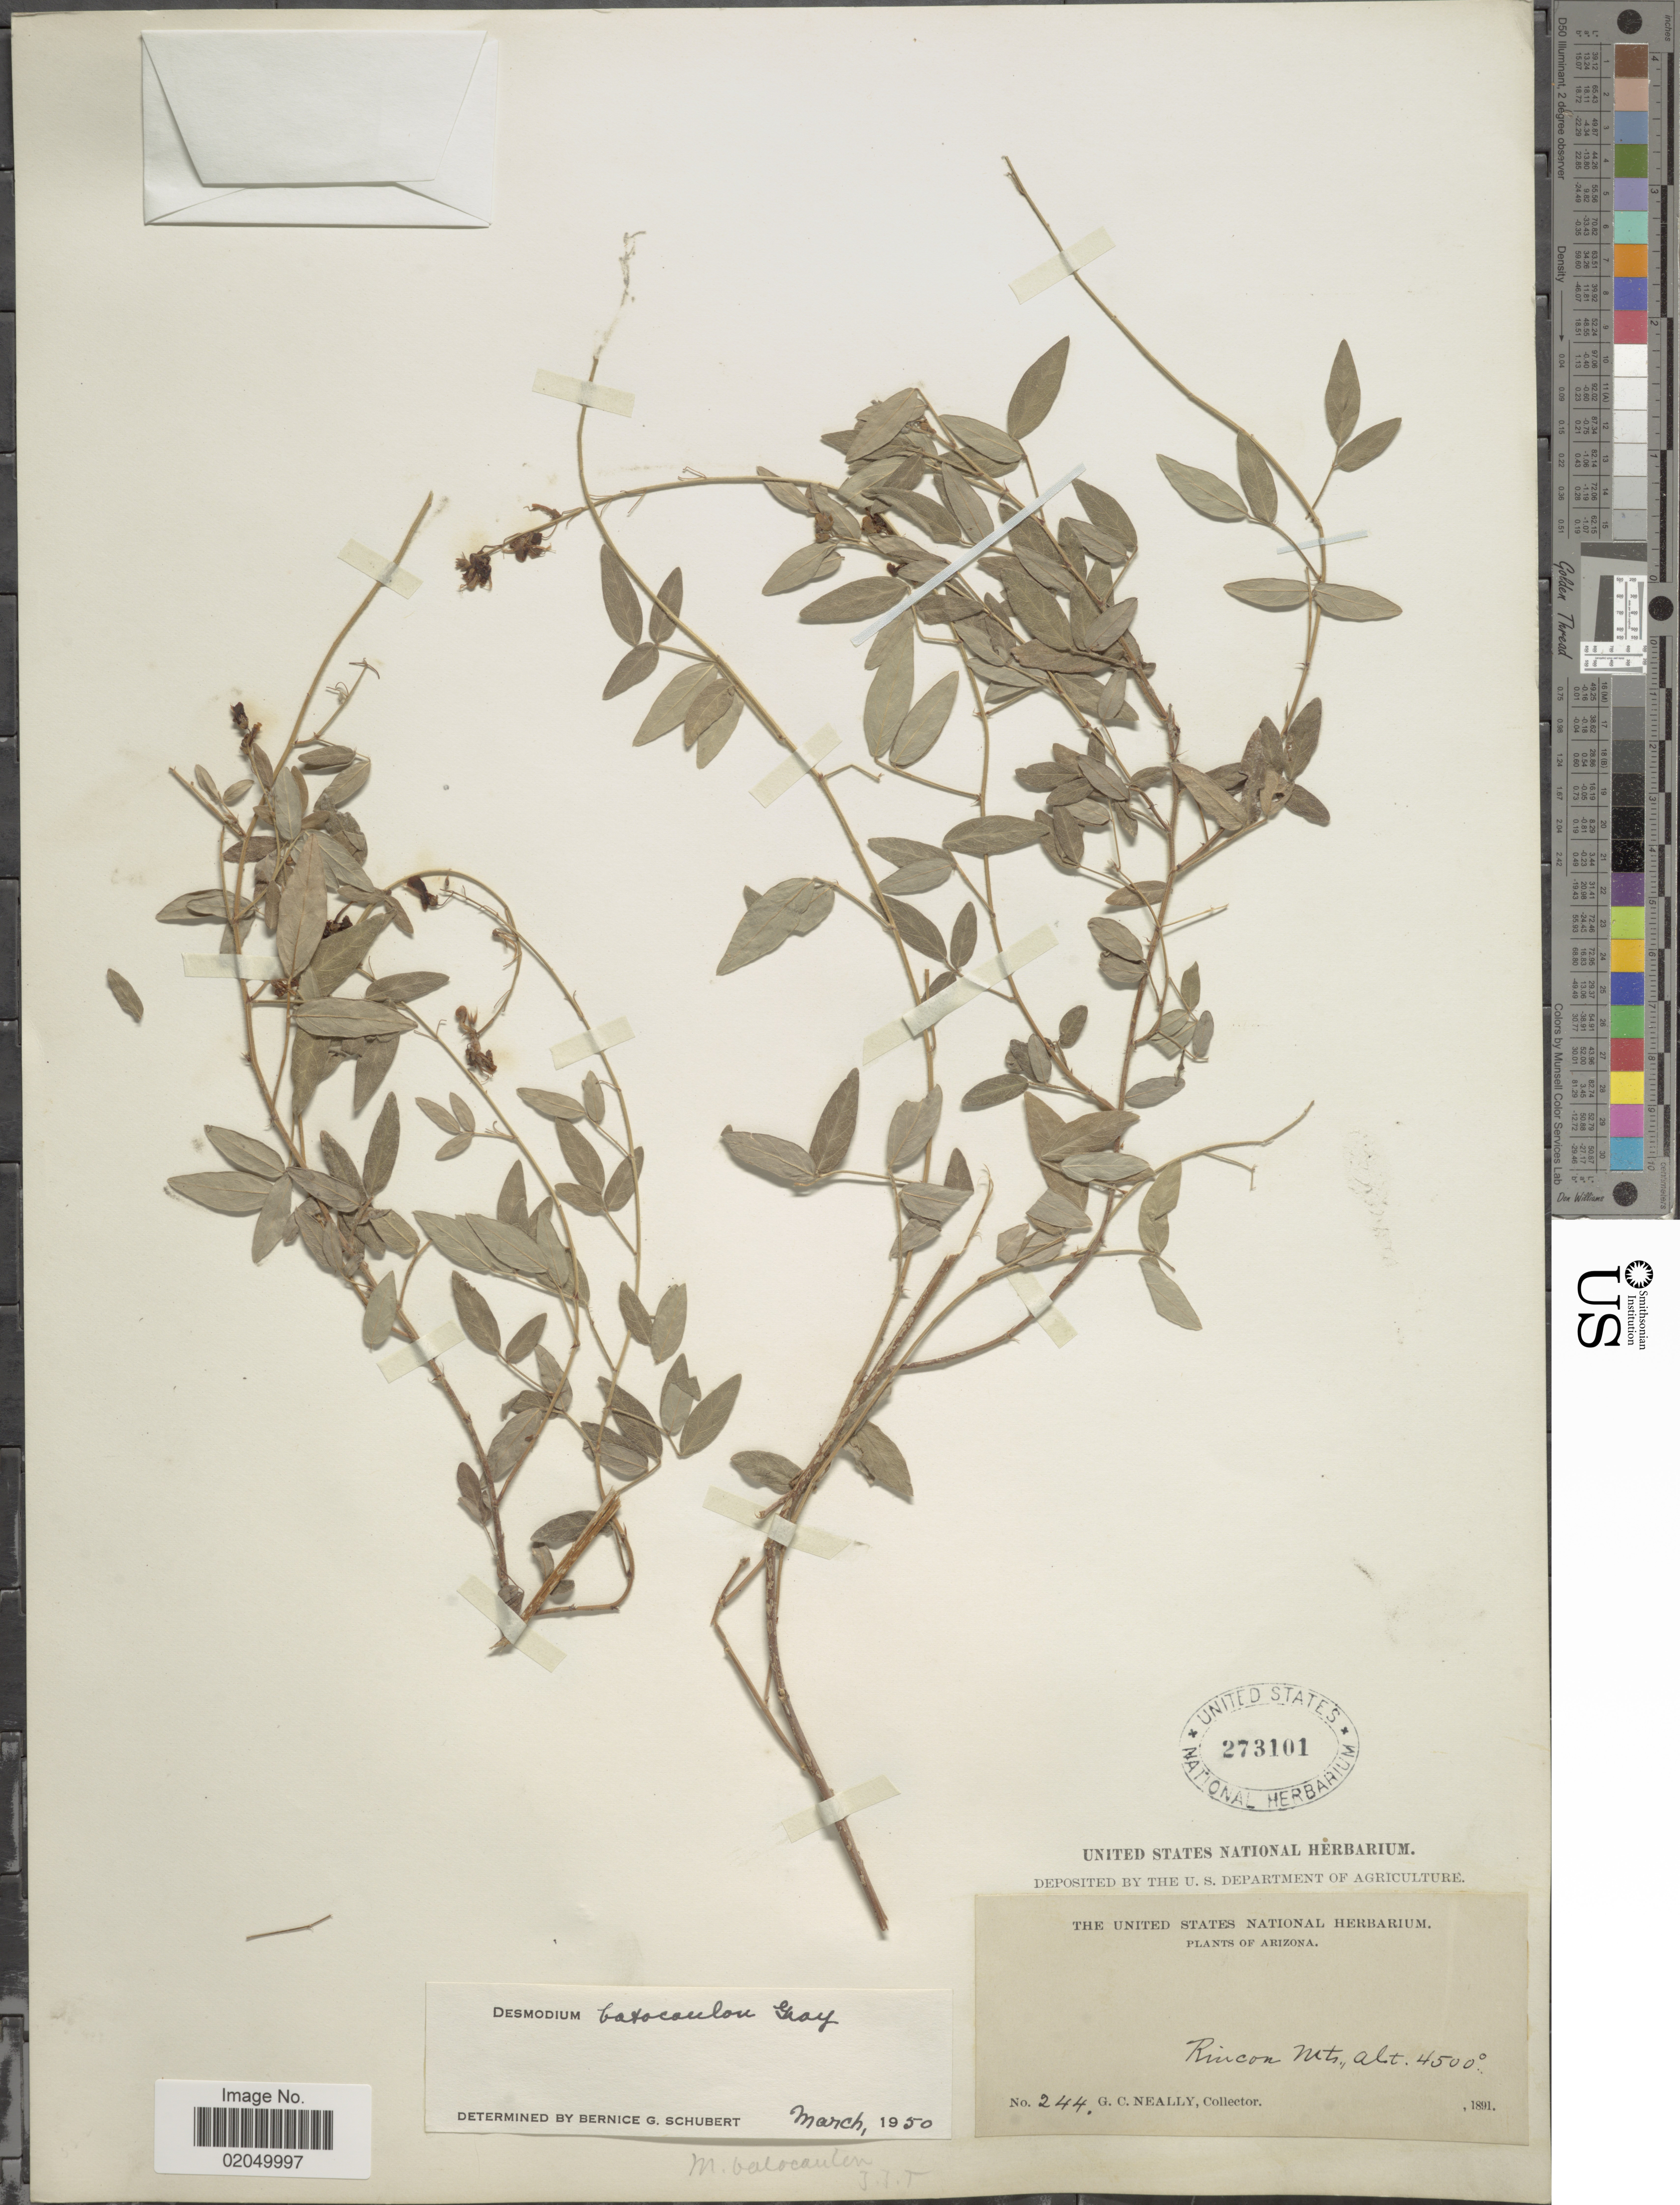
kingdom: Plantae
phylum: Tracheophyta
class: Magnoliopsida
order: Fabales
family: Fabaceae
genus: Desmodium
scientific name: Desmodium batocaulon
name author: A. Gray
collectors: G. Neally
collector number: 244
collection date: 1891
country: United States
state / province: Arizona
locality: Rincon Mts.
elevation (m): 1372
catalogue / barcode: US 273101